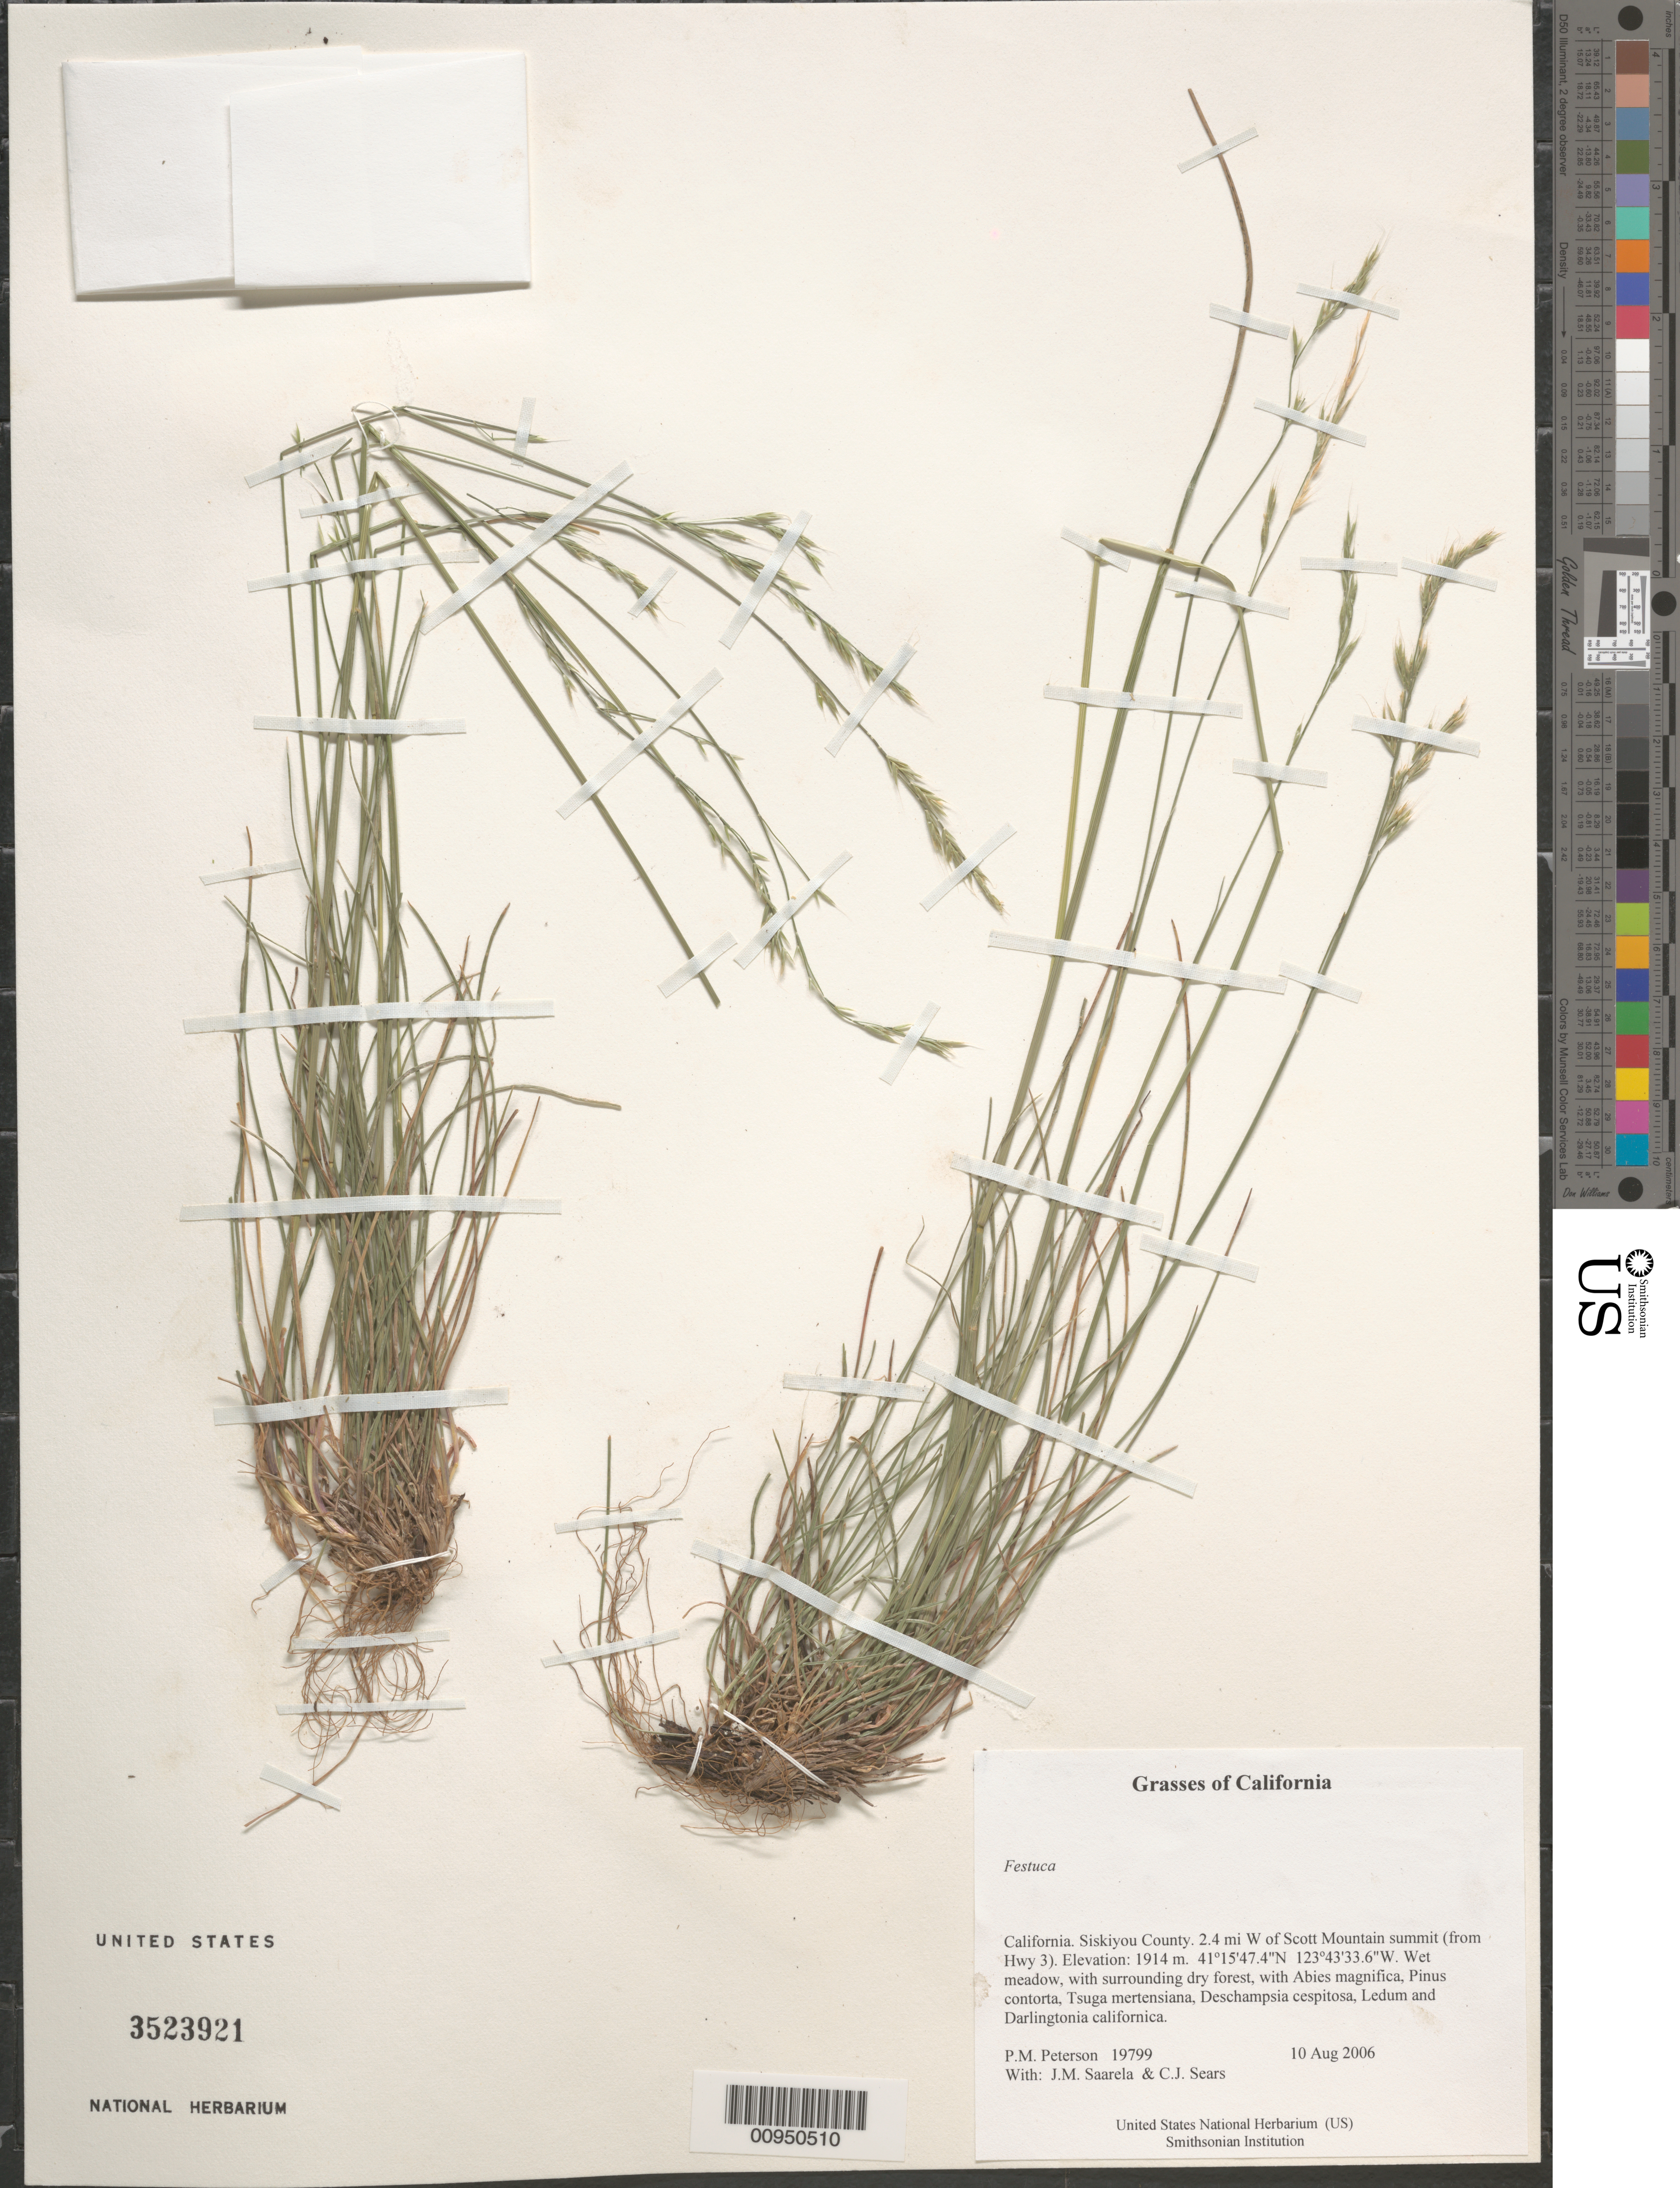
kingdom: Plantae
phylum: Tracheophyta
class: Liliopsida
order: Poales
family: Poaceae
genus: Festuca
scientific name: Festuca sp.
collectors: P. M. Peterson, J. Saarela & C. Sears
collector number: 19799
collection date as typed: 10 Aug 2006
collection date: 2006-08-10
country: United States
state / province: California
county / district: Siskiyou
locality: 2.4 mi W of Scott Mountain summit (from Hwy 3).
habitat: Wet meadow, with surrounding dry forest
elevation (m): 1914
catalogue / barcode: US 3523921